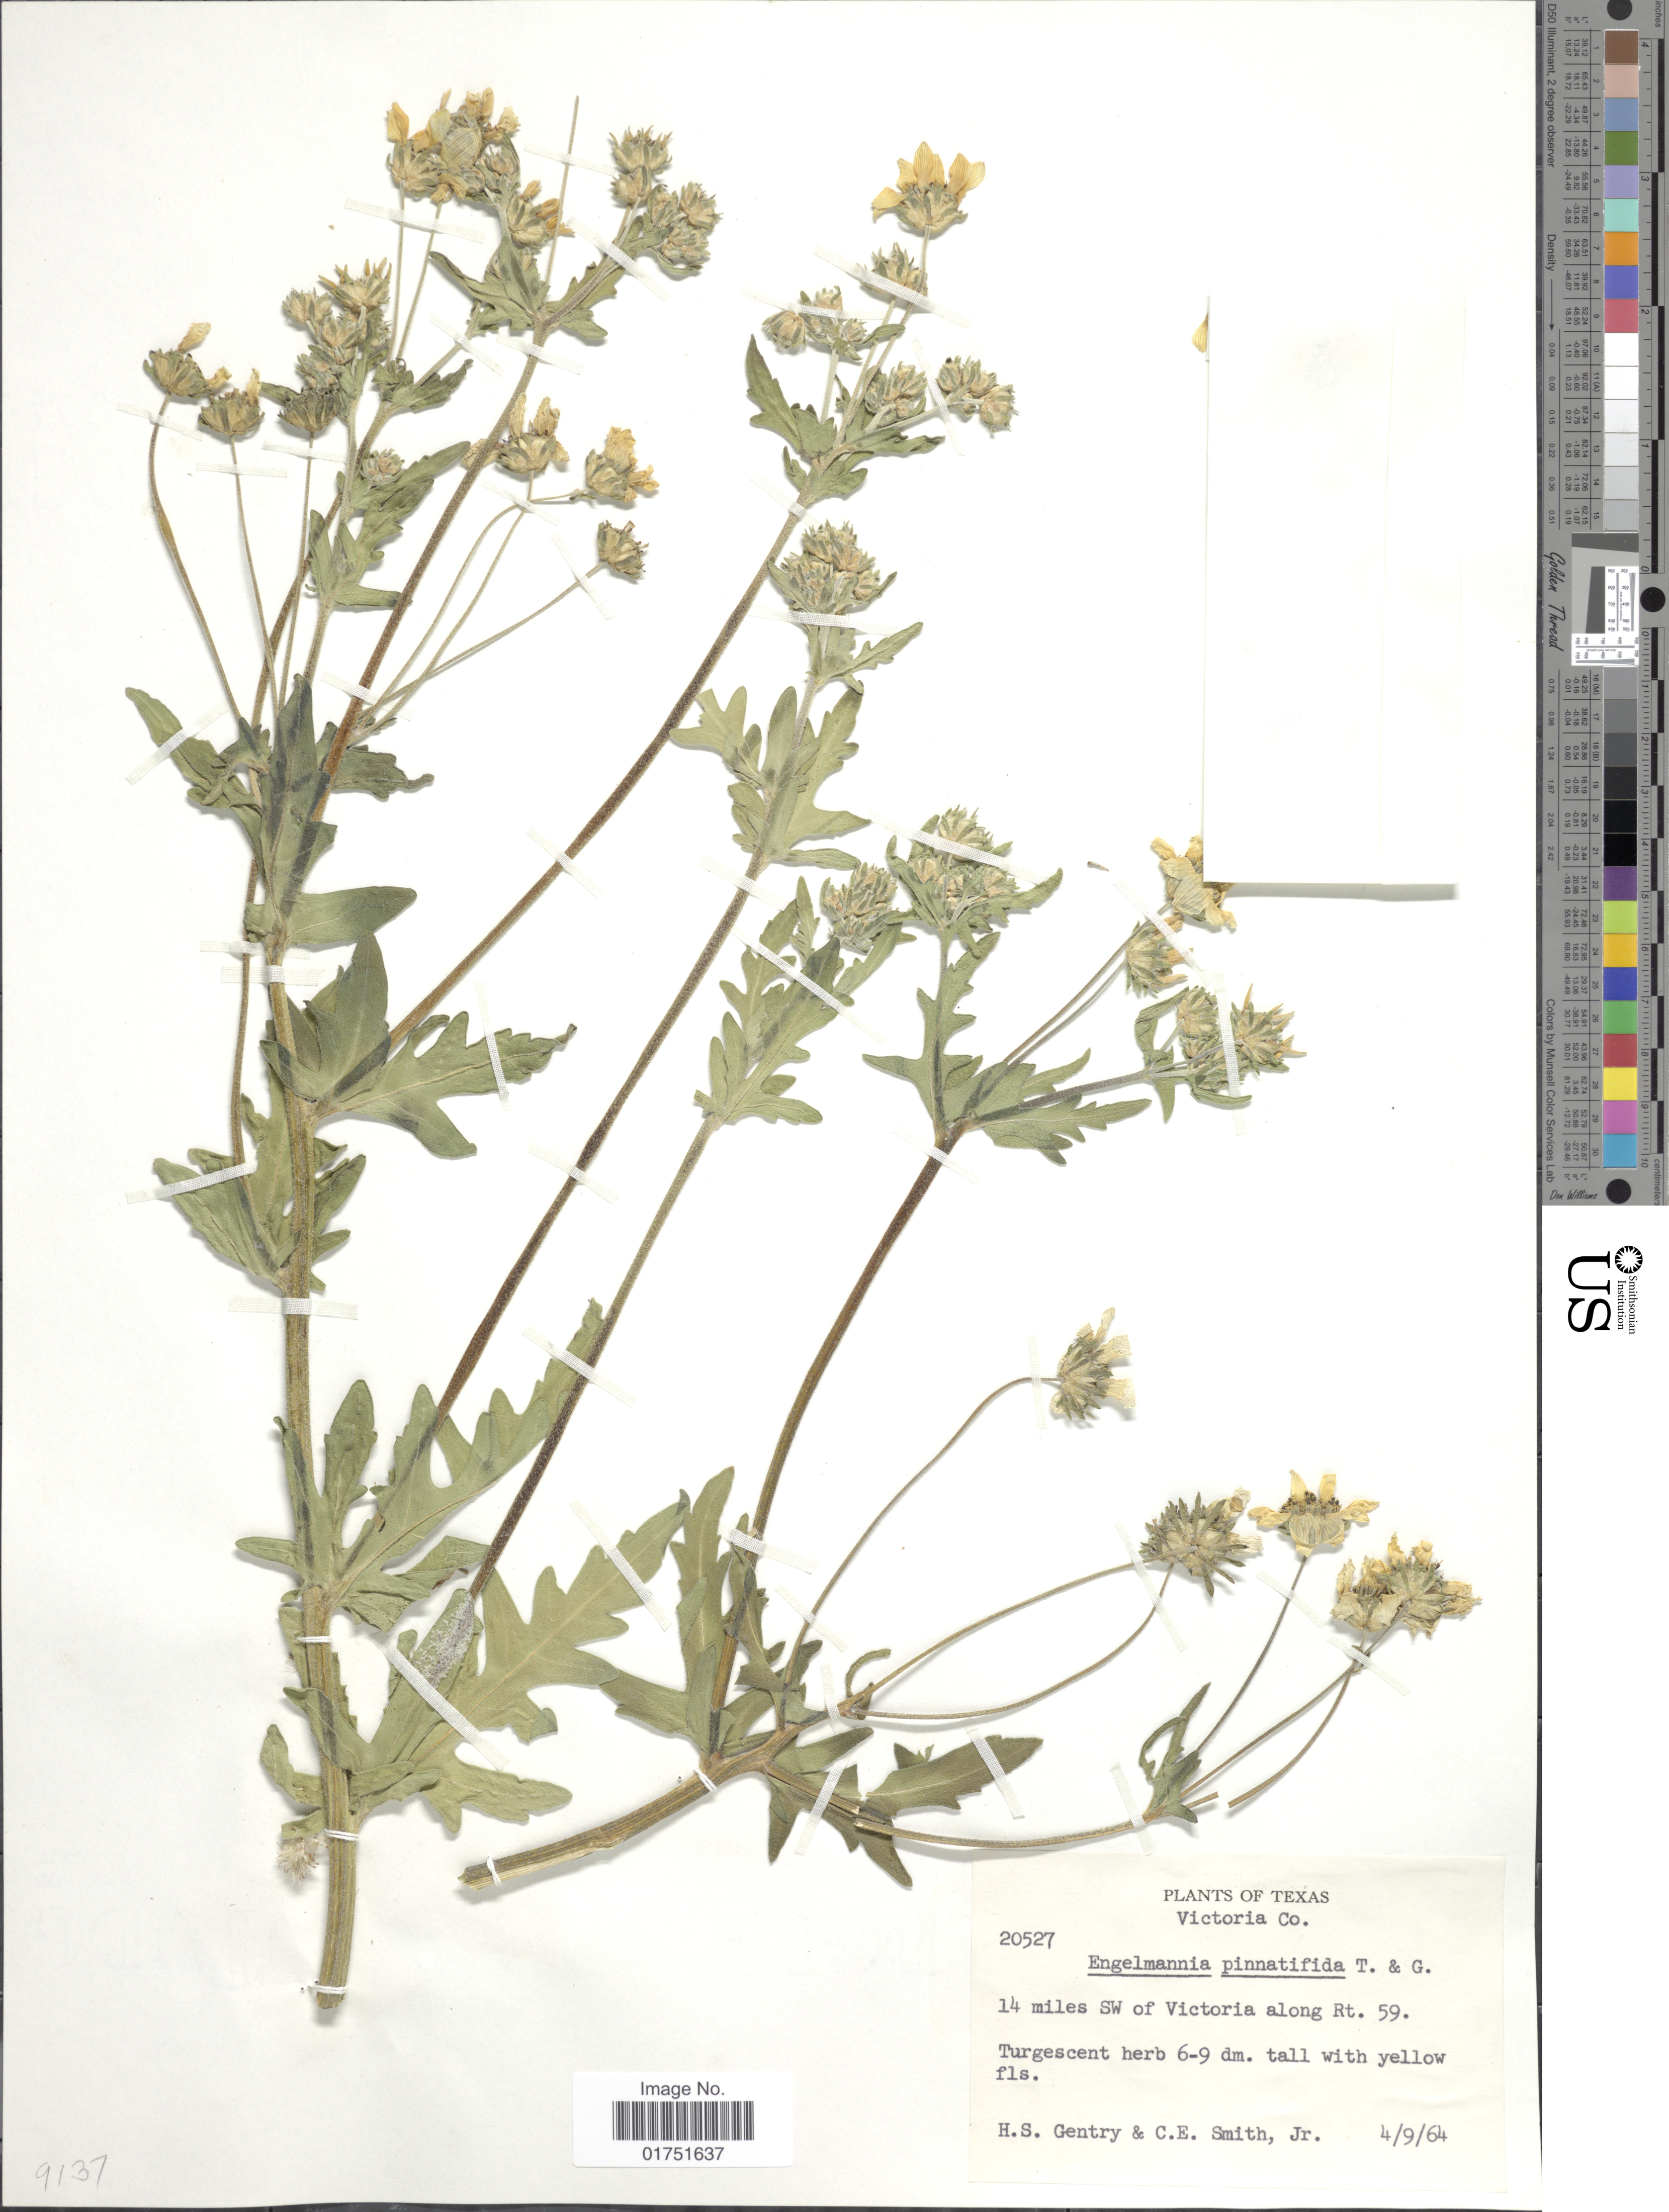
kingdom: Plantae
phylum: Tracheophyta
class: Magnoliopsida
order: Asterales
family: Asteraceae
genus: Engelmannia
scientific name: Engelmannia pinnatifida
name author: Torr. & A. Gray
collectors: H. S. Gentry & C. E. Smith Jr.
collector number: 20527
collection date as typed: Transcribed d/m/y: 9/4/64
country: United States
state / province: Texas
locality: Victoria Co. 14 miles SW of Victoria along Rt. 59